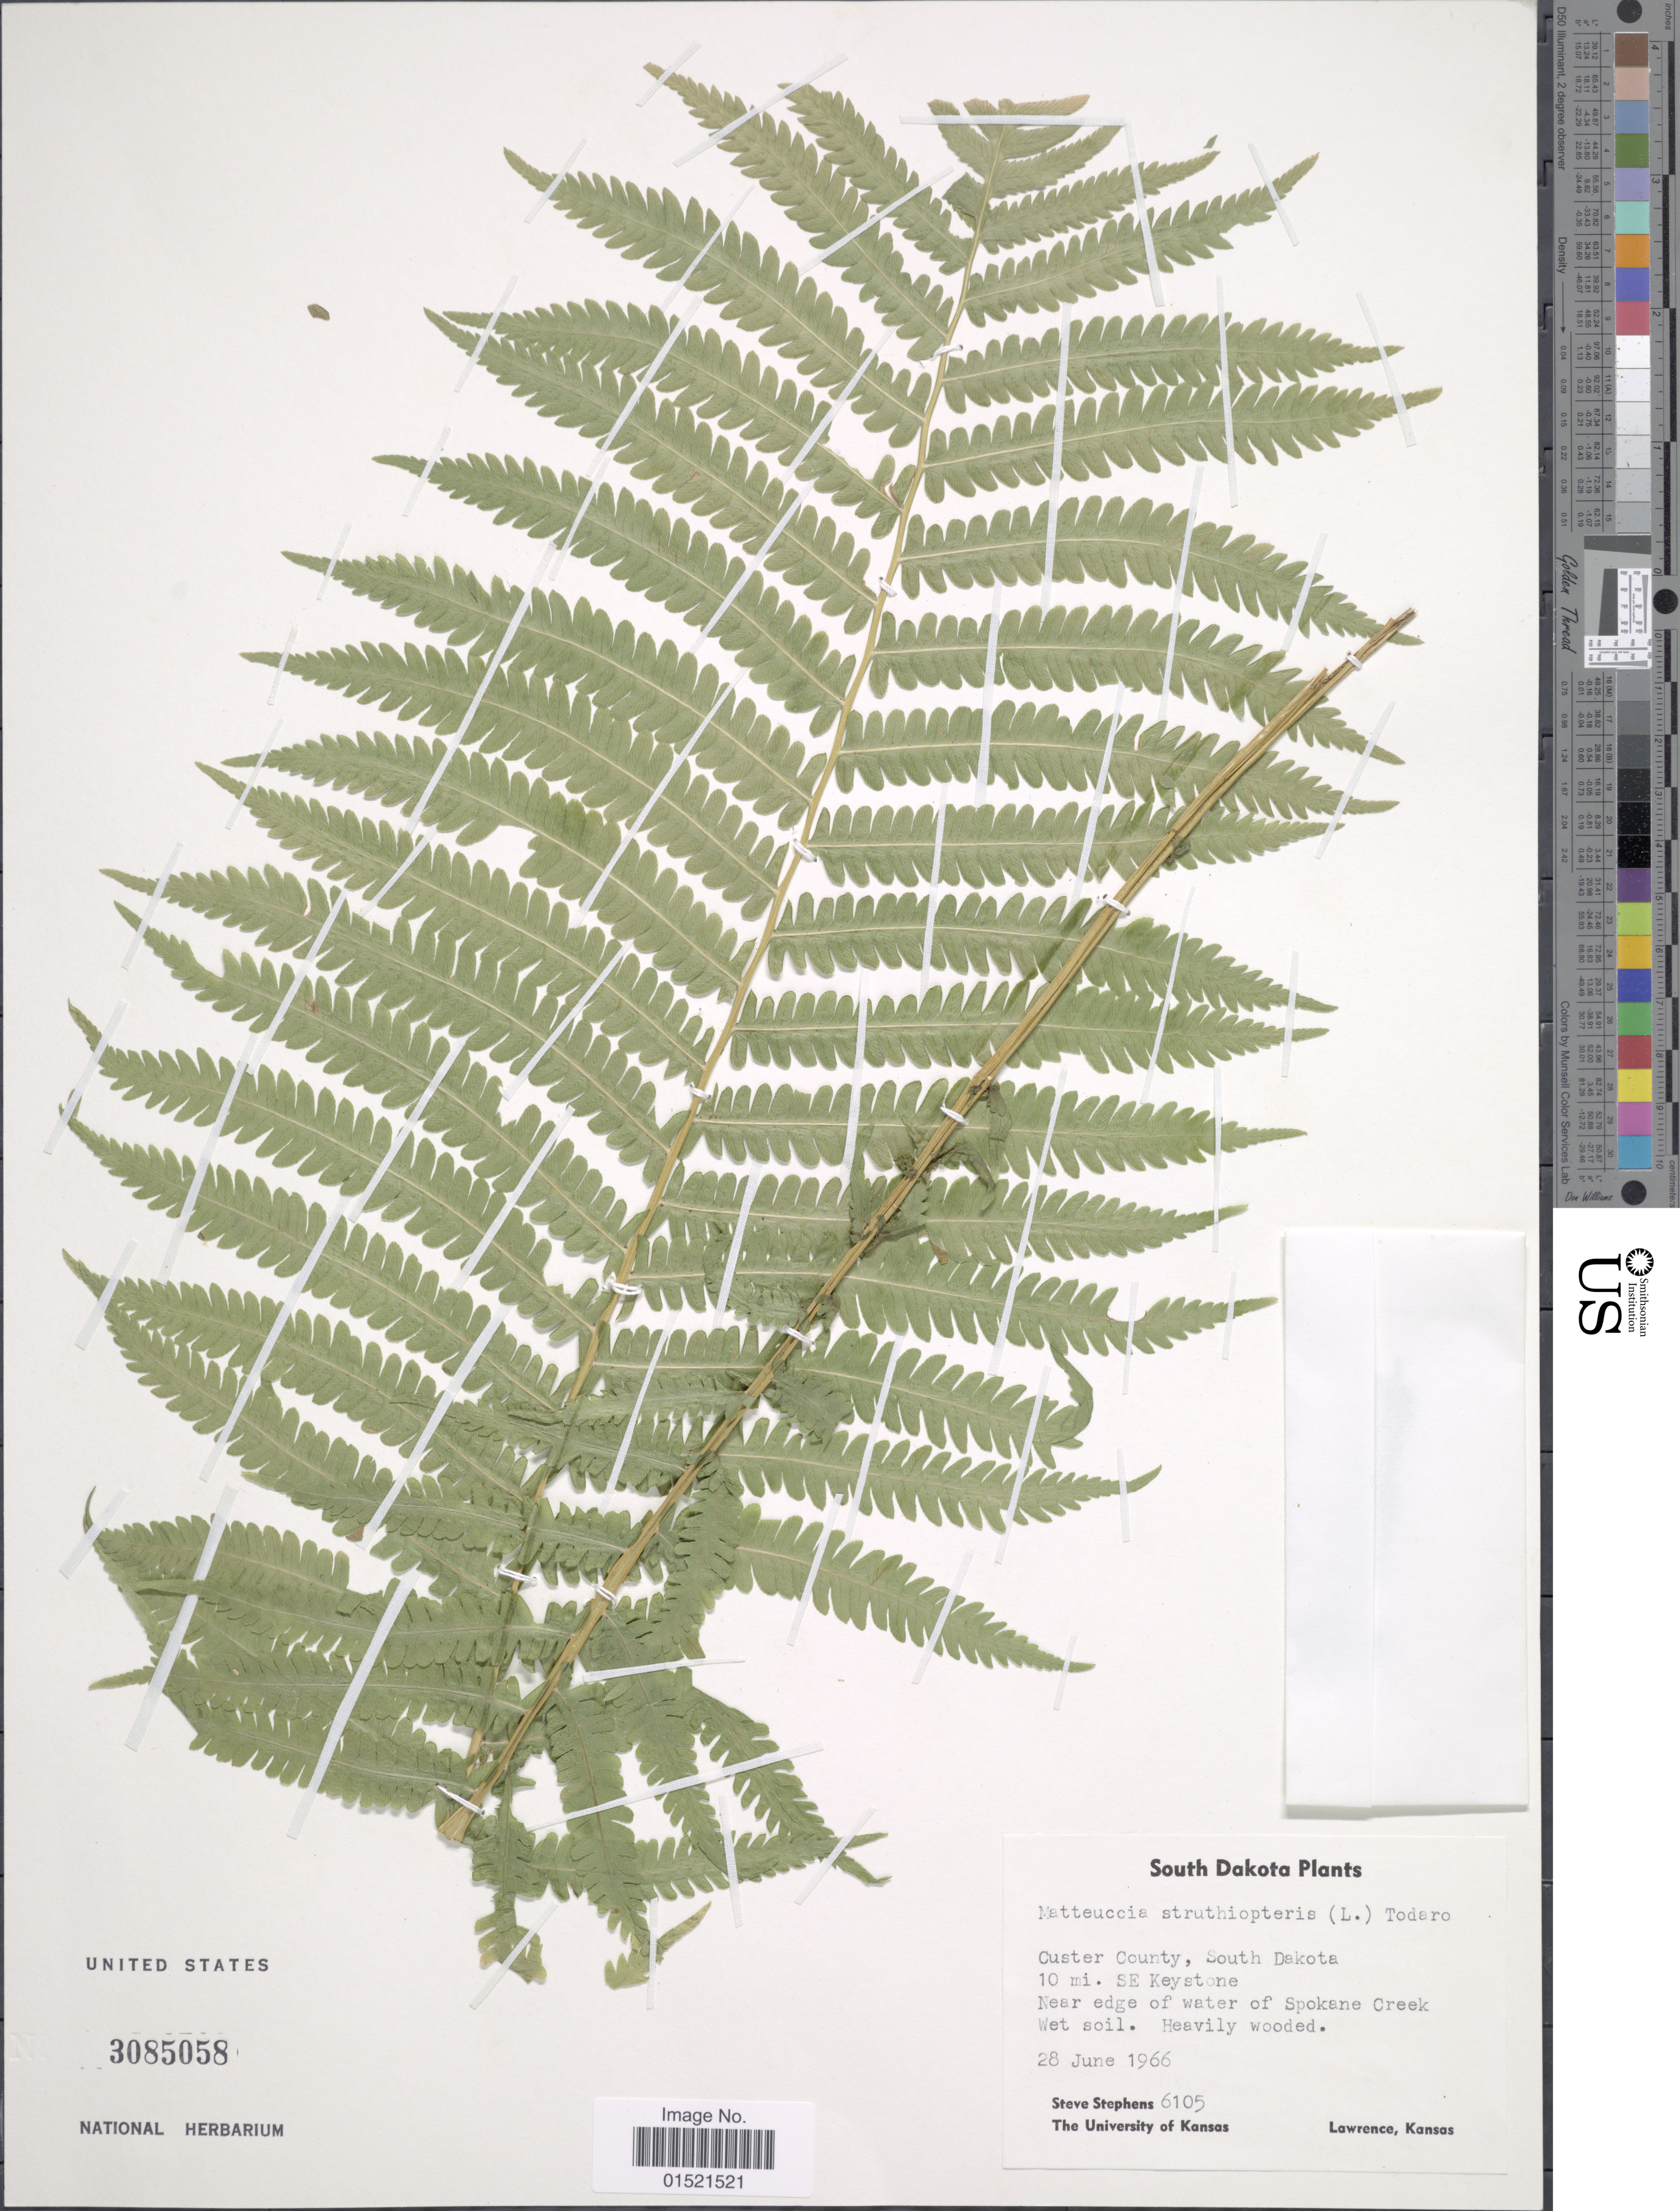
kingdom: Plantae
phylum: Tracheophyta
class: Polypodiopsida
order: Polypodiales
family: Onocleaceae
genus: Matteuccia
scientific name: Matteuccia struthiopteris var. pensylvanica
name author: (Willd.) C.V. Morton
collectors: S. Stephens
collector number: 6105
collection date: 1966-06-28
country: United States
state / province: South Dakota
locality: Custer County, 10 mi. SE Keystone. Near edge of water of Spokane Creek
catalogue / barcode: US 3085058